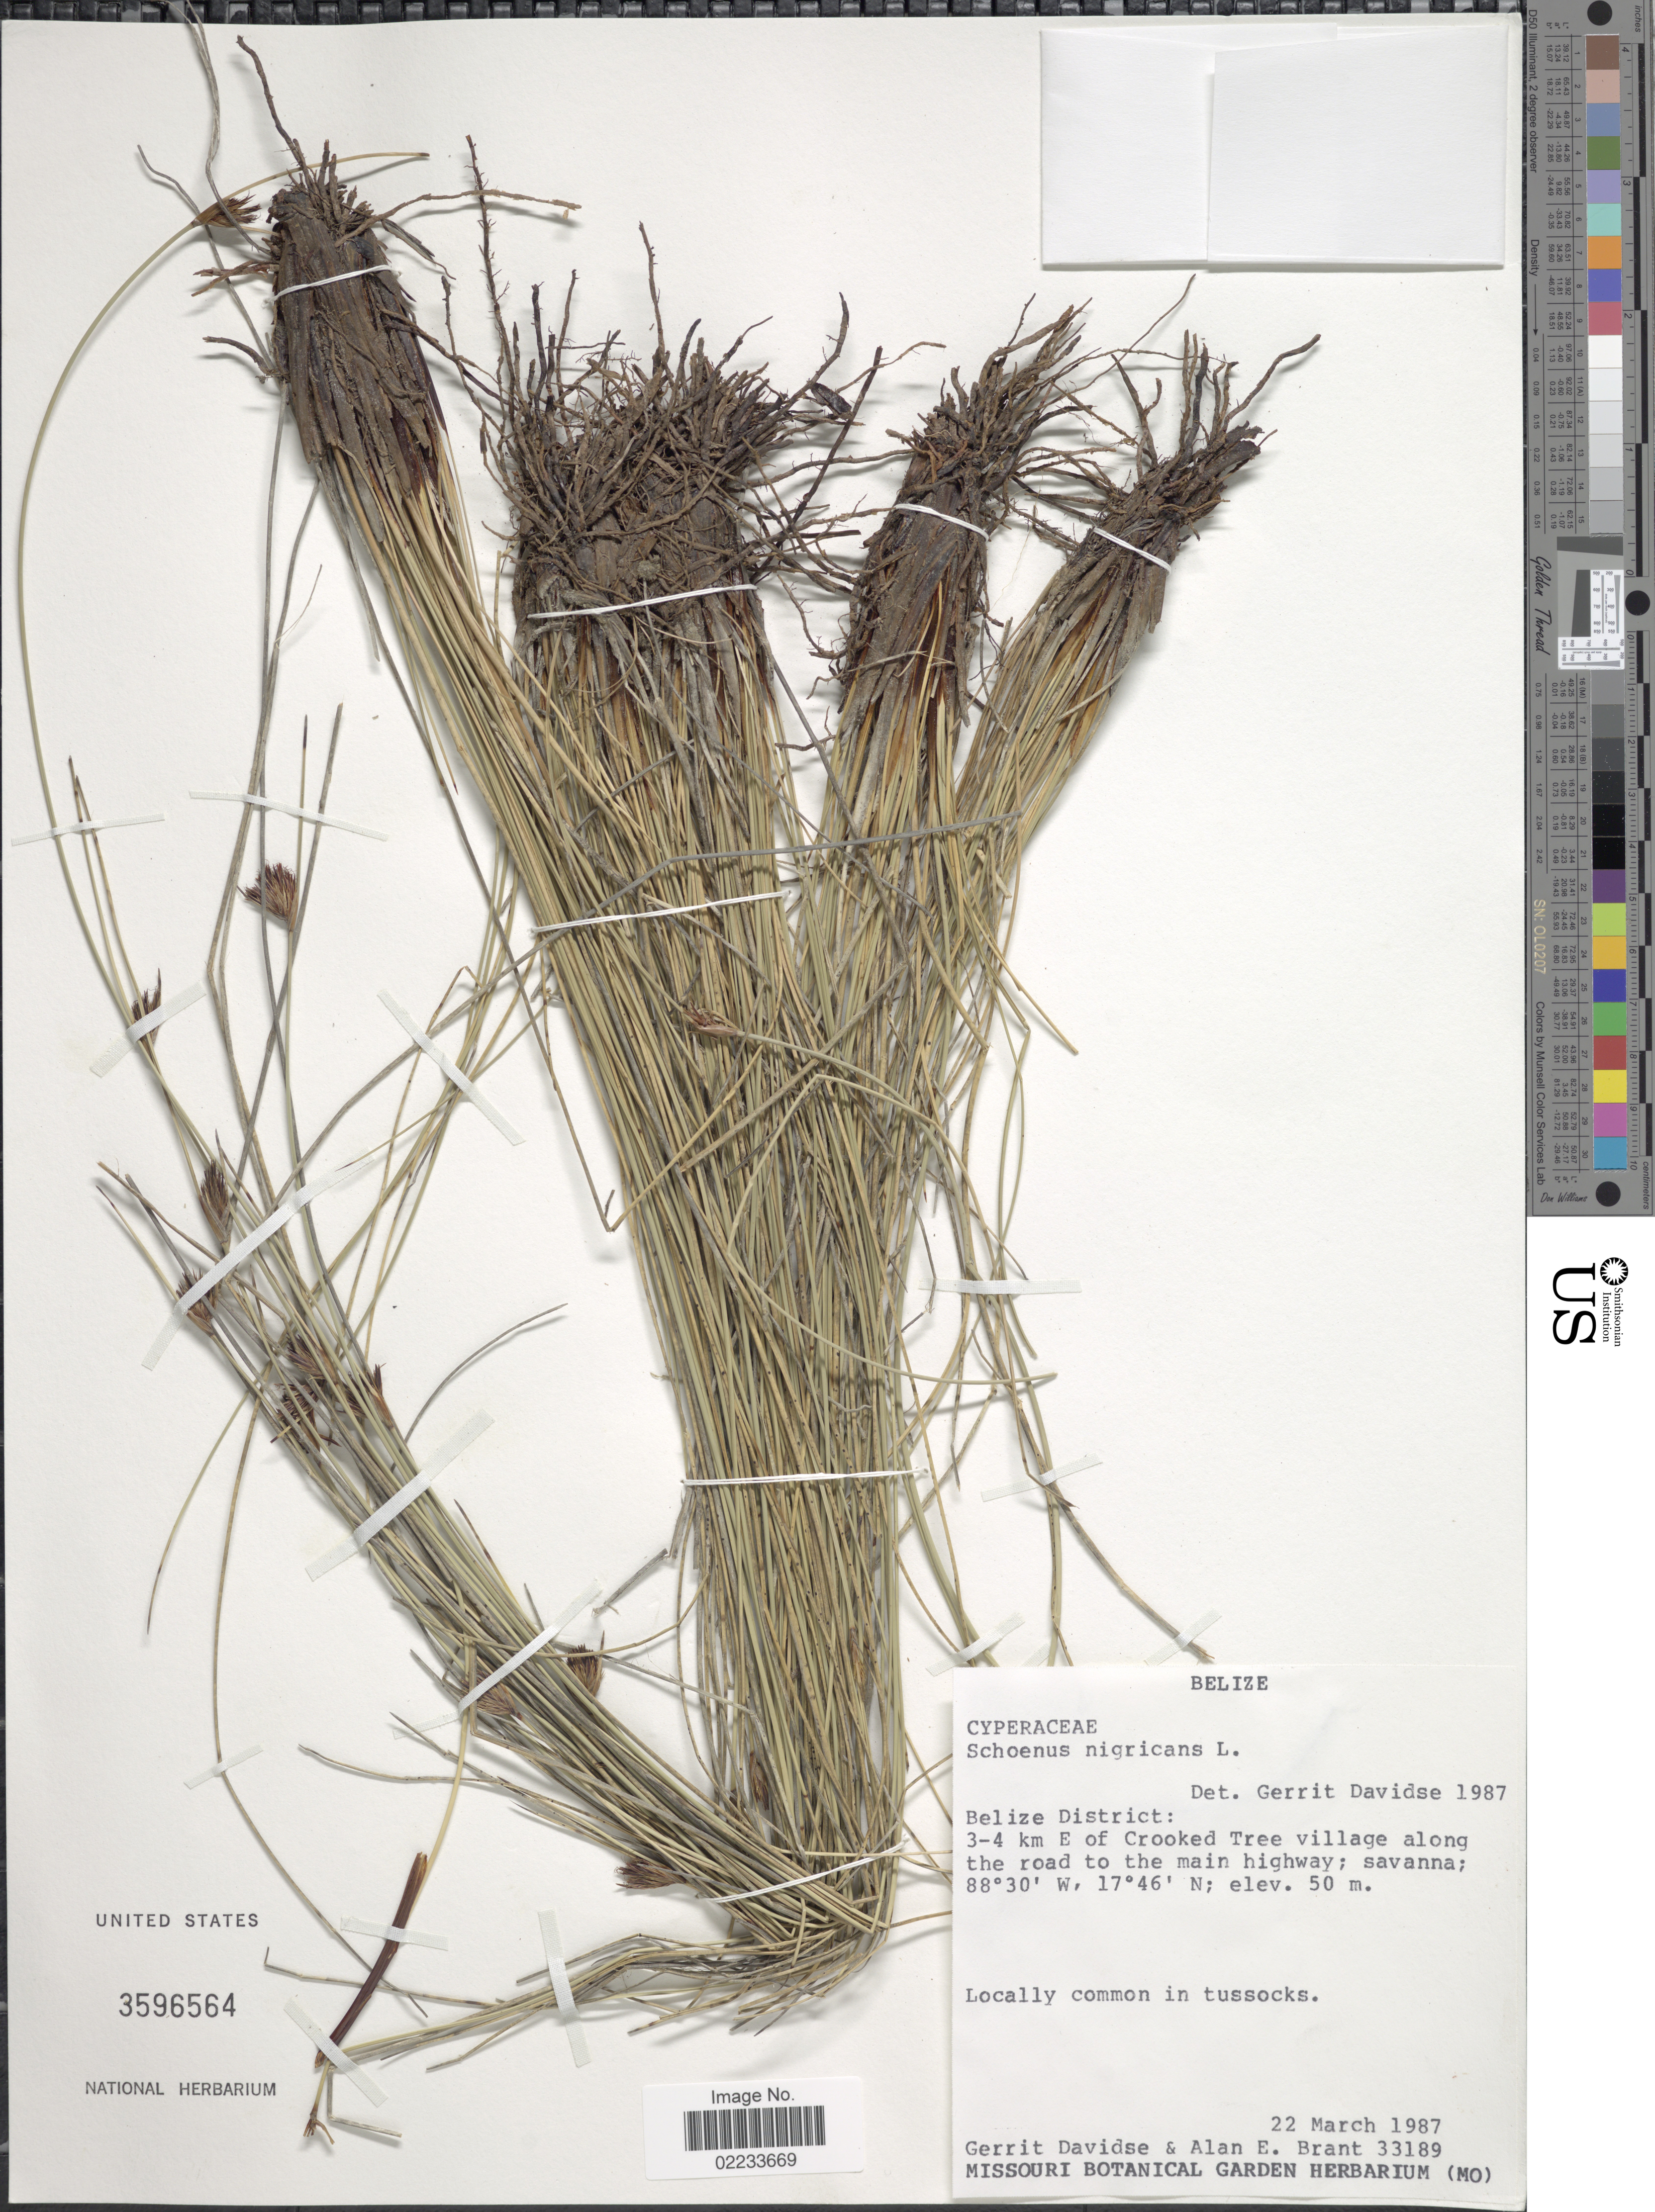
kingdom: Plantae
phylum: Tracheophyta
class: Liliopsida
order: Poales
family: Cyperaceae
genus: Schoenus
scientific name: Schoenus nigricans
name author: L.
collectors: G. Davidse & A. Brant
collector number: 33189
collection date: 1987-03-22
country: Belize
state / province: Belize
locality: Belize District: 3-4 km E of Crooked Tree village along the road to the main highway; savanna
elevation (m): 50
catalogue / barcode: US 3596564